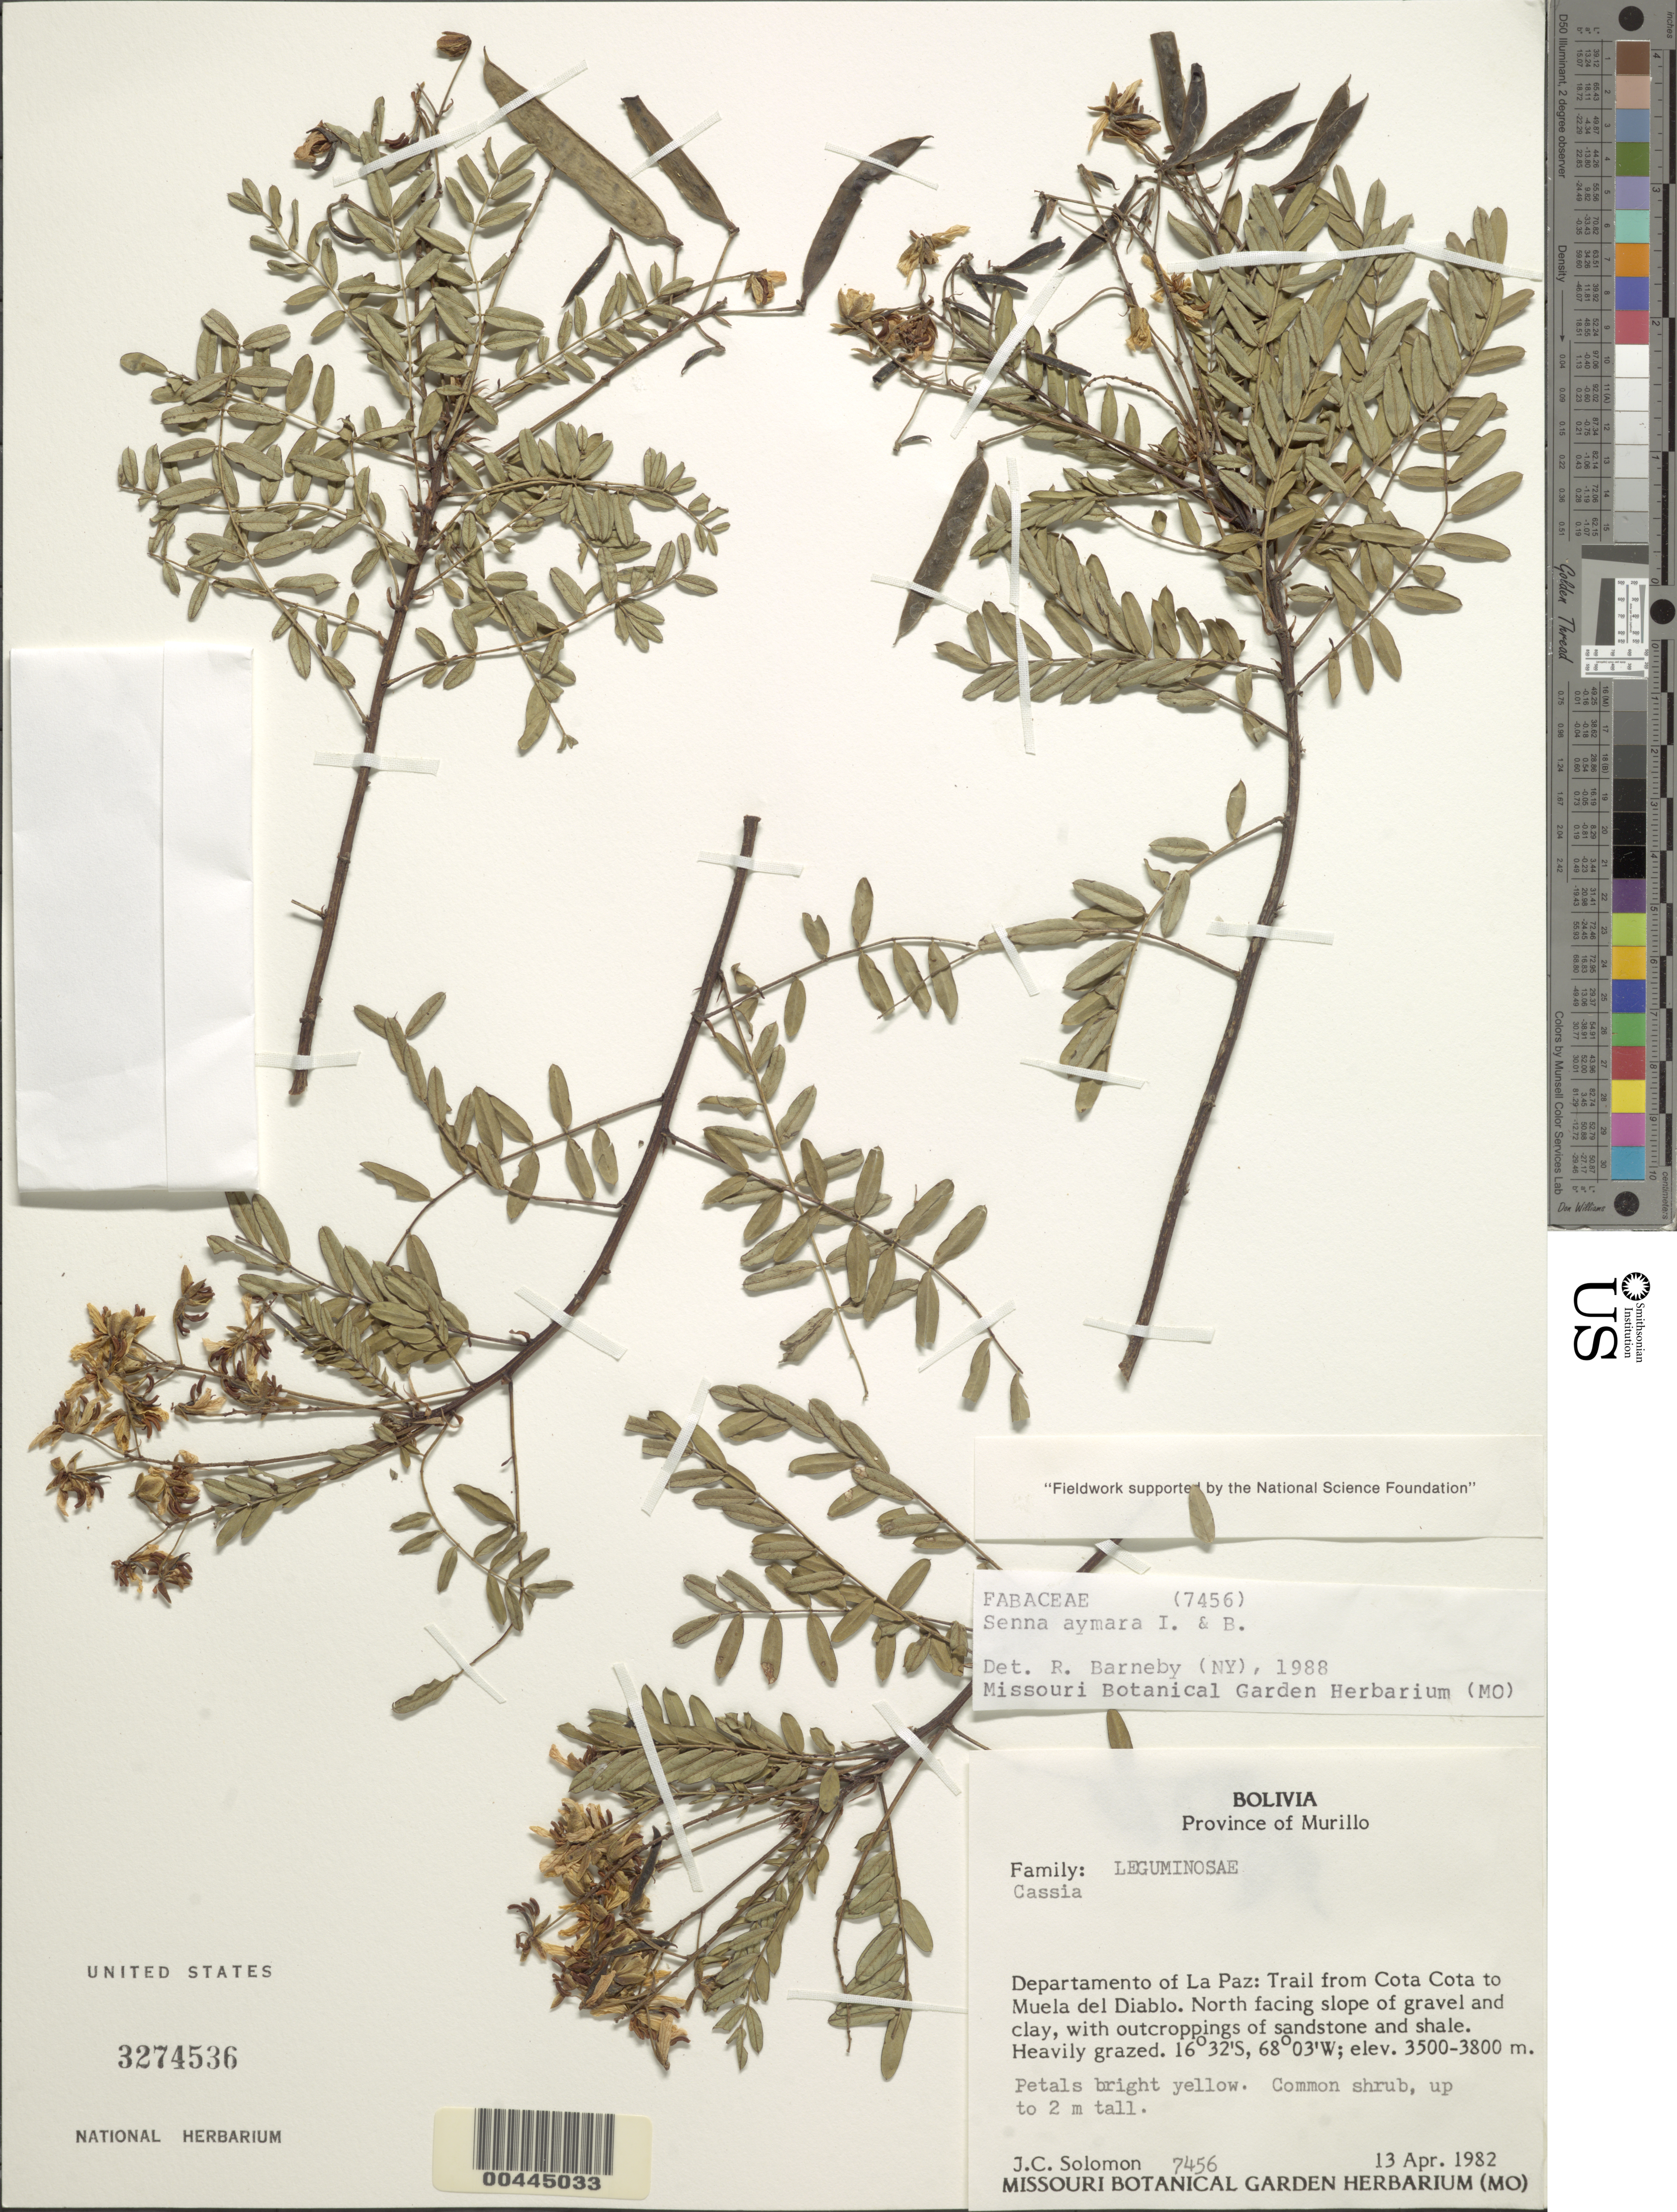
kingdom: Plantae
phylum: Tracheophyta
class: Magnoliopsida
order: Fabales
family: Fabaceae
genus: Senna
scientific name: Senna aymara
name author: H.S. Irwin & Barneby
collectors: J. C. Solomon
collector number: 7456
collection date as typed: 13 Apr 1982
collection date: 1982-04-13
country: Bolivia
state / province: La Paz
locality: From Cota Cota to Muela del Diablo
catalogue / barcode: US 3274536